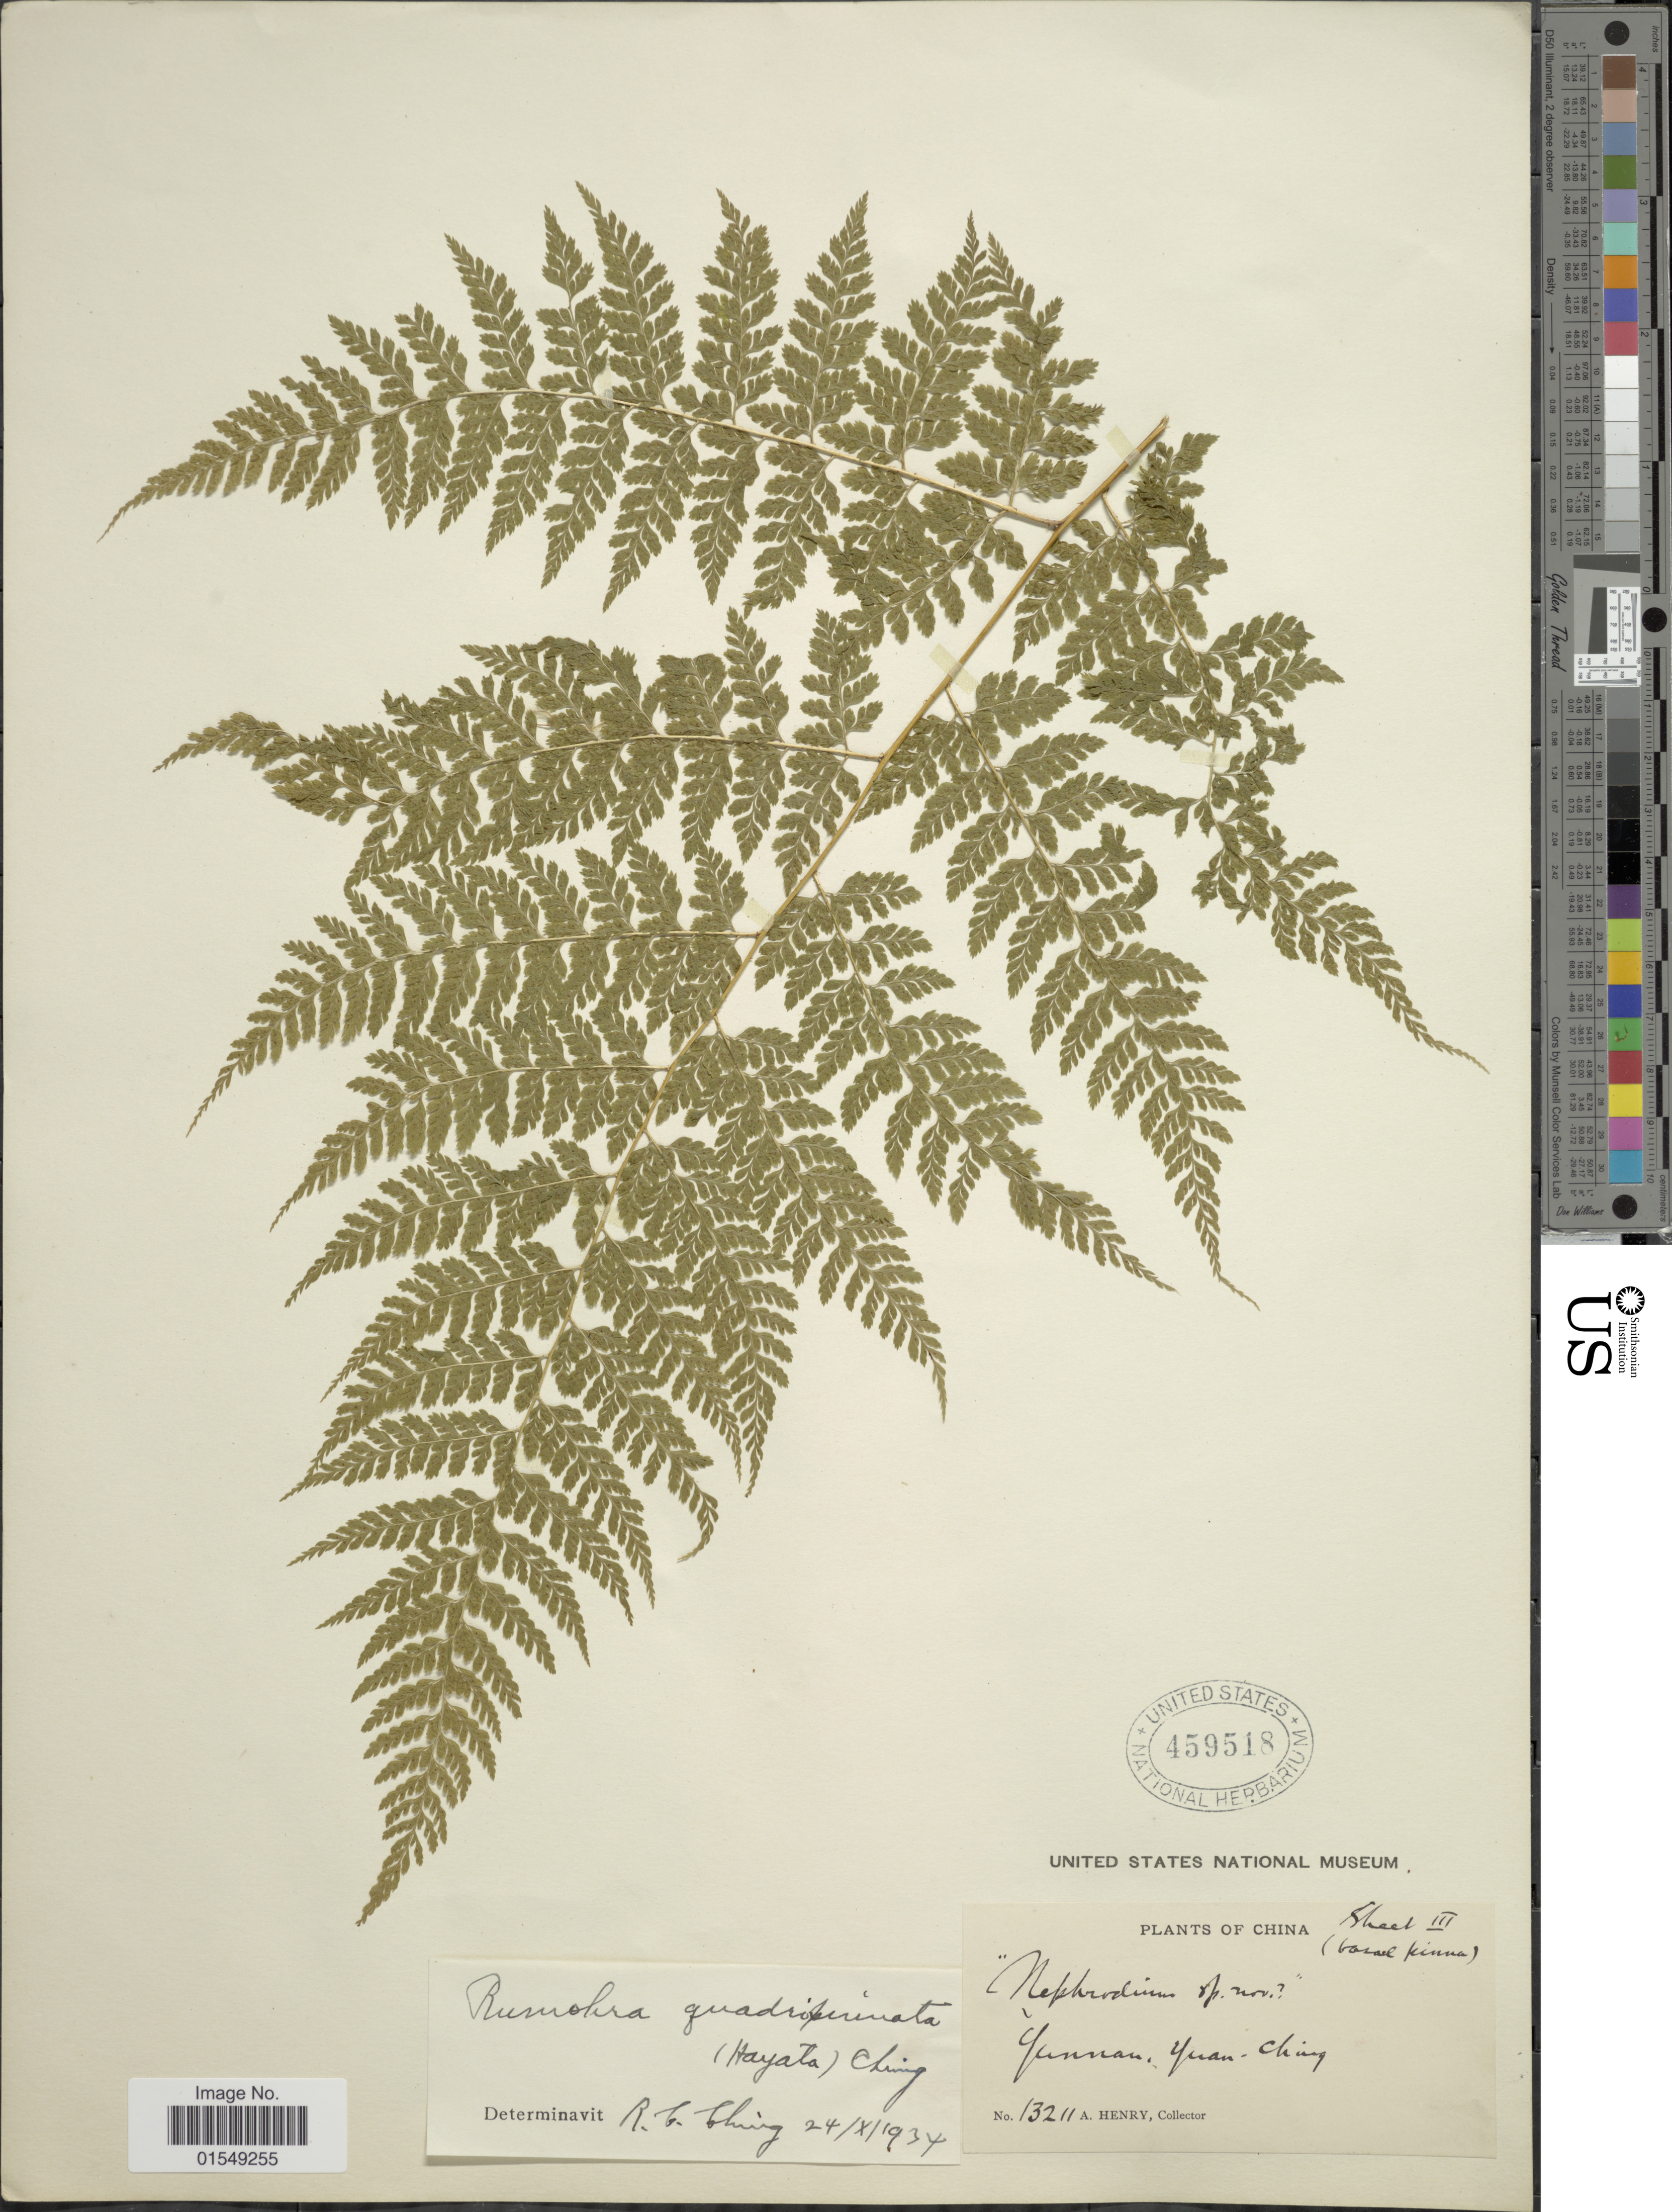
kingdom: Plantae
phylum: Tracheophyta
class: Polypodiopsida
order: Polypodiales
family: Dryopteridaceae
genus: Arachniodes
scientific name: Arachniodes quadripinnata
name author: (Hayata) Seriz.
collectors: A. Henry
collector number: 13211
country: China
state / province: Yunnan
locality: Yunnan, Yuan-Ching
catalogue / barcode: US 459518